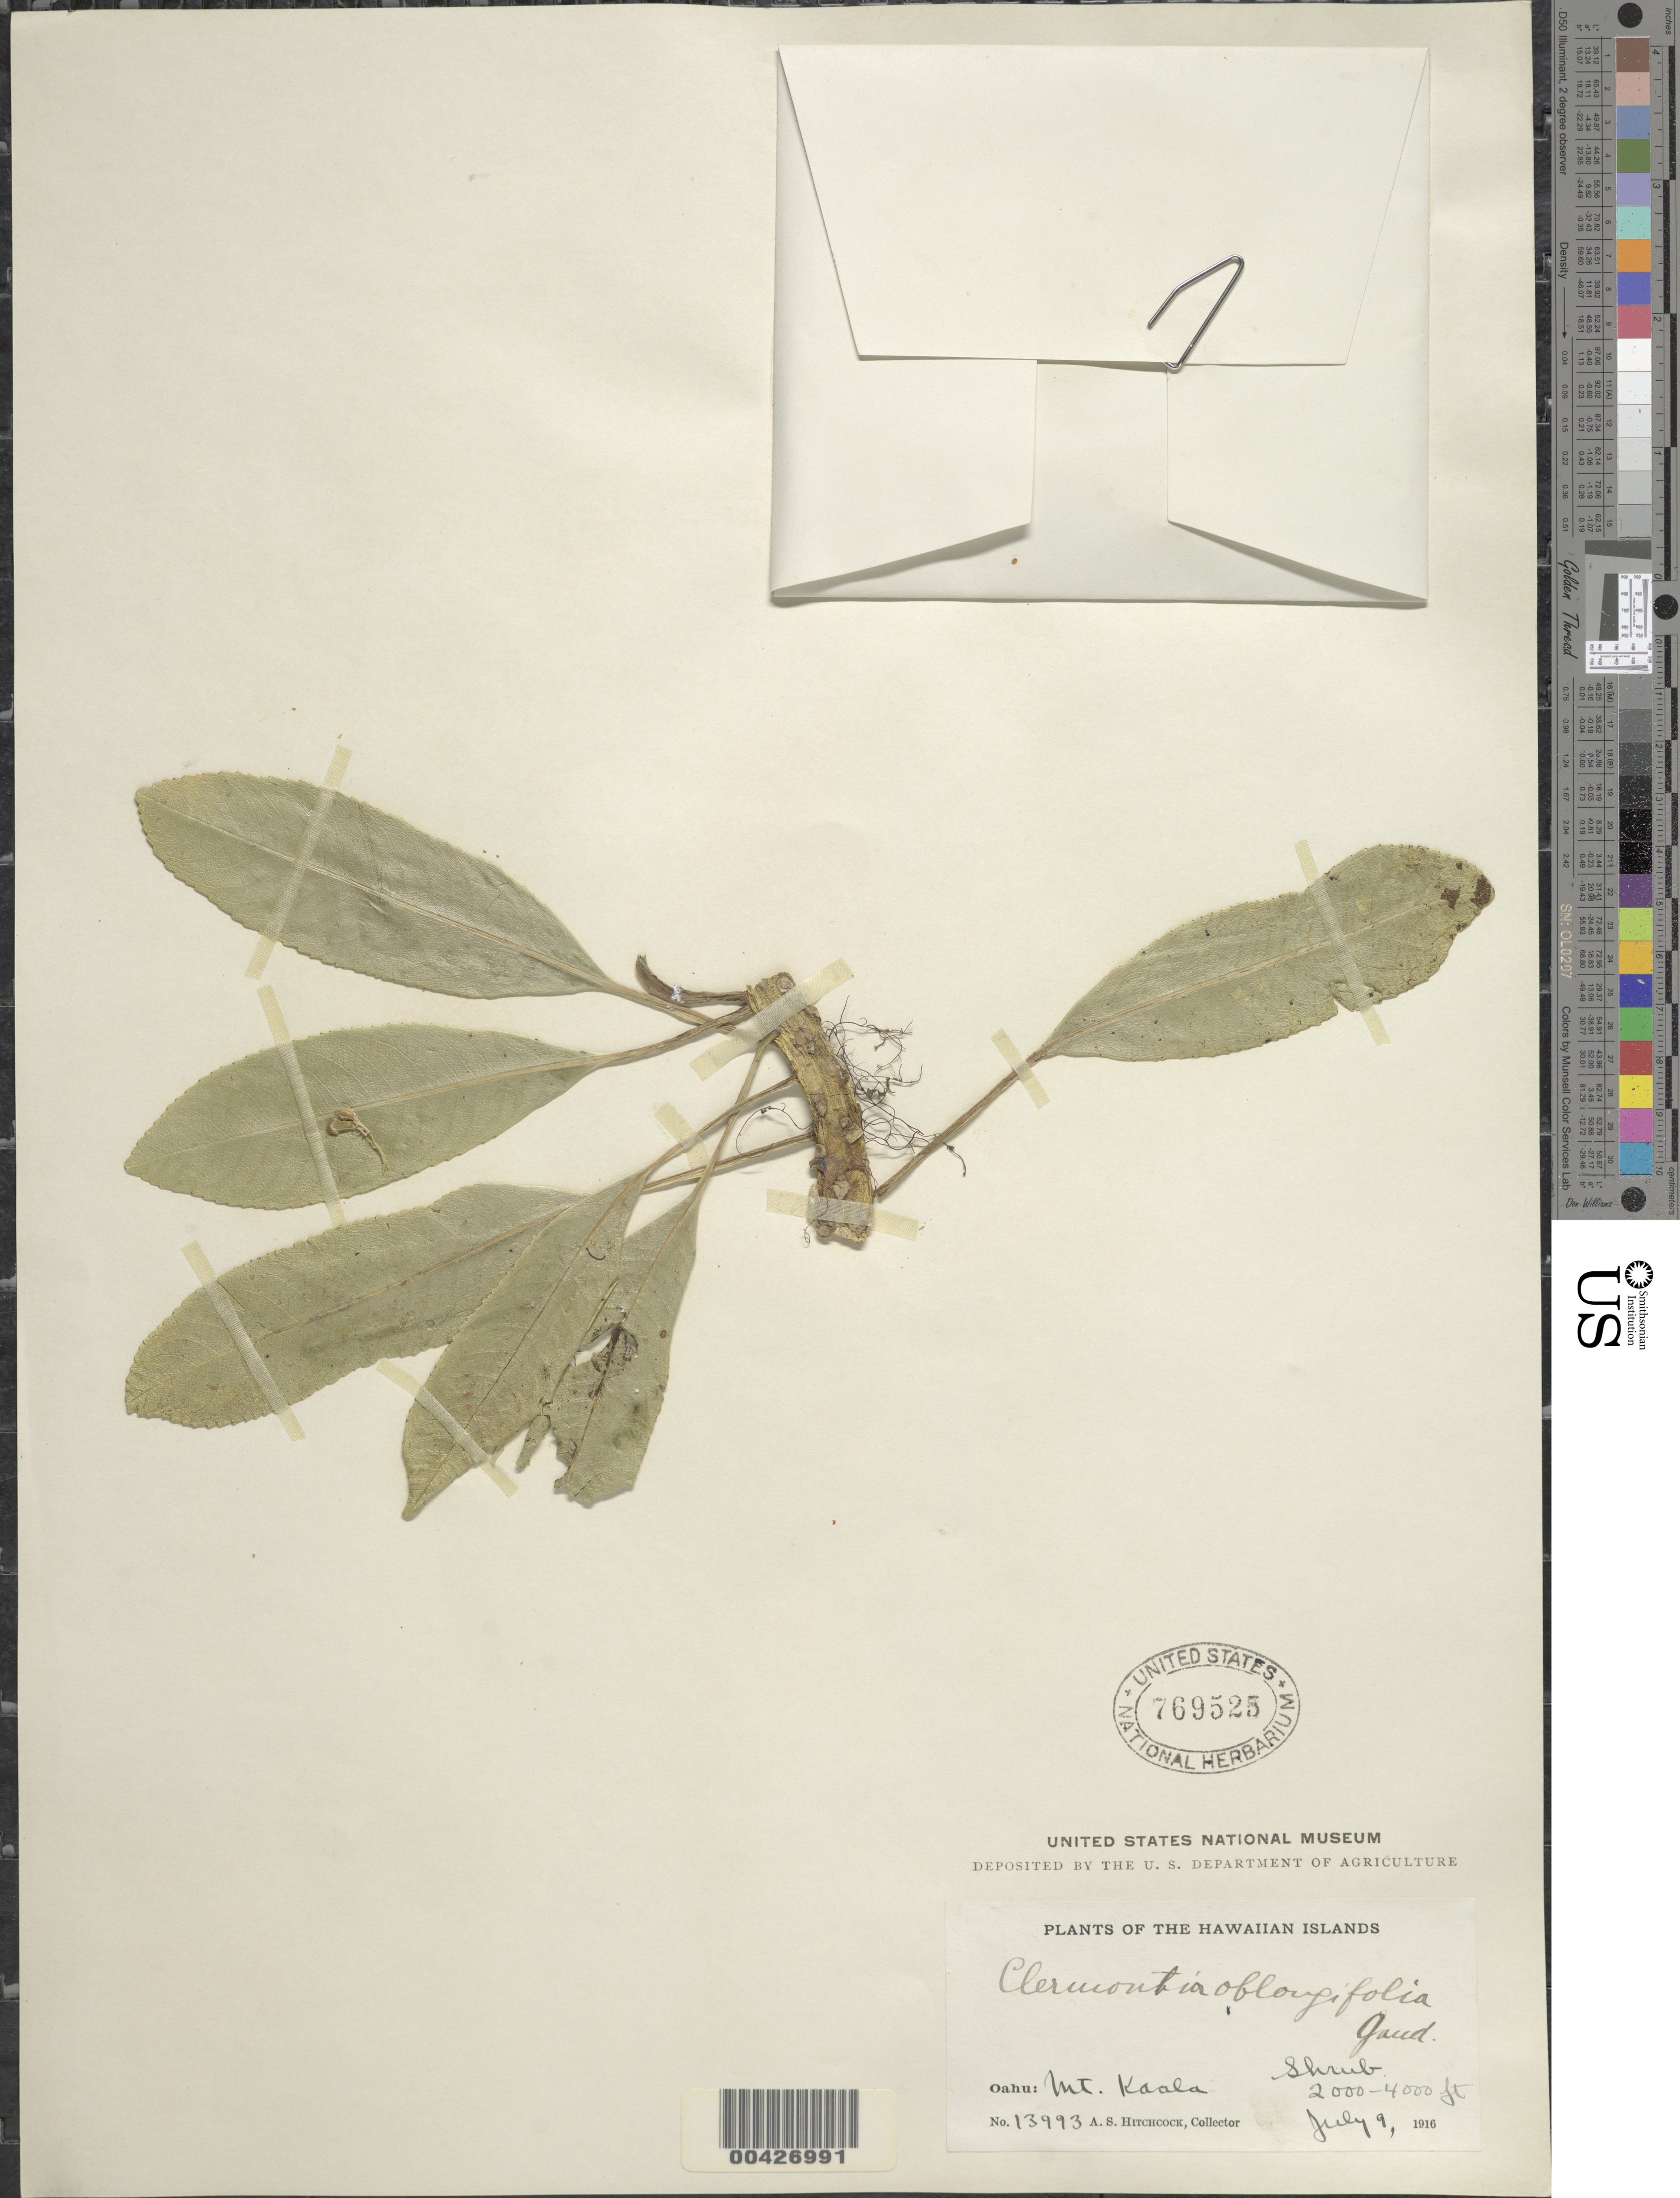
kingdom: Plantae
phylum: Tracheophyta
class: Magnoliopsida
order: Asterales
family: Campanulaceae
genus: Clermontia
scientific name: Clermontia oblongifolia subsp. oblongifolia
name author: Gaudich.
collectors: A. S. Hitchcock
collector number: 13993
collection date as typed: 9 Jul 1916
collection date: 1916-07-09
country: United States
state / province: Hawaii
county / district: Honolulu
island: Oahu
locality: Mount Kaala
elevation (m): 610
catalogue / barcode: US 769525